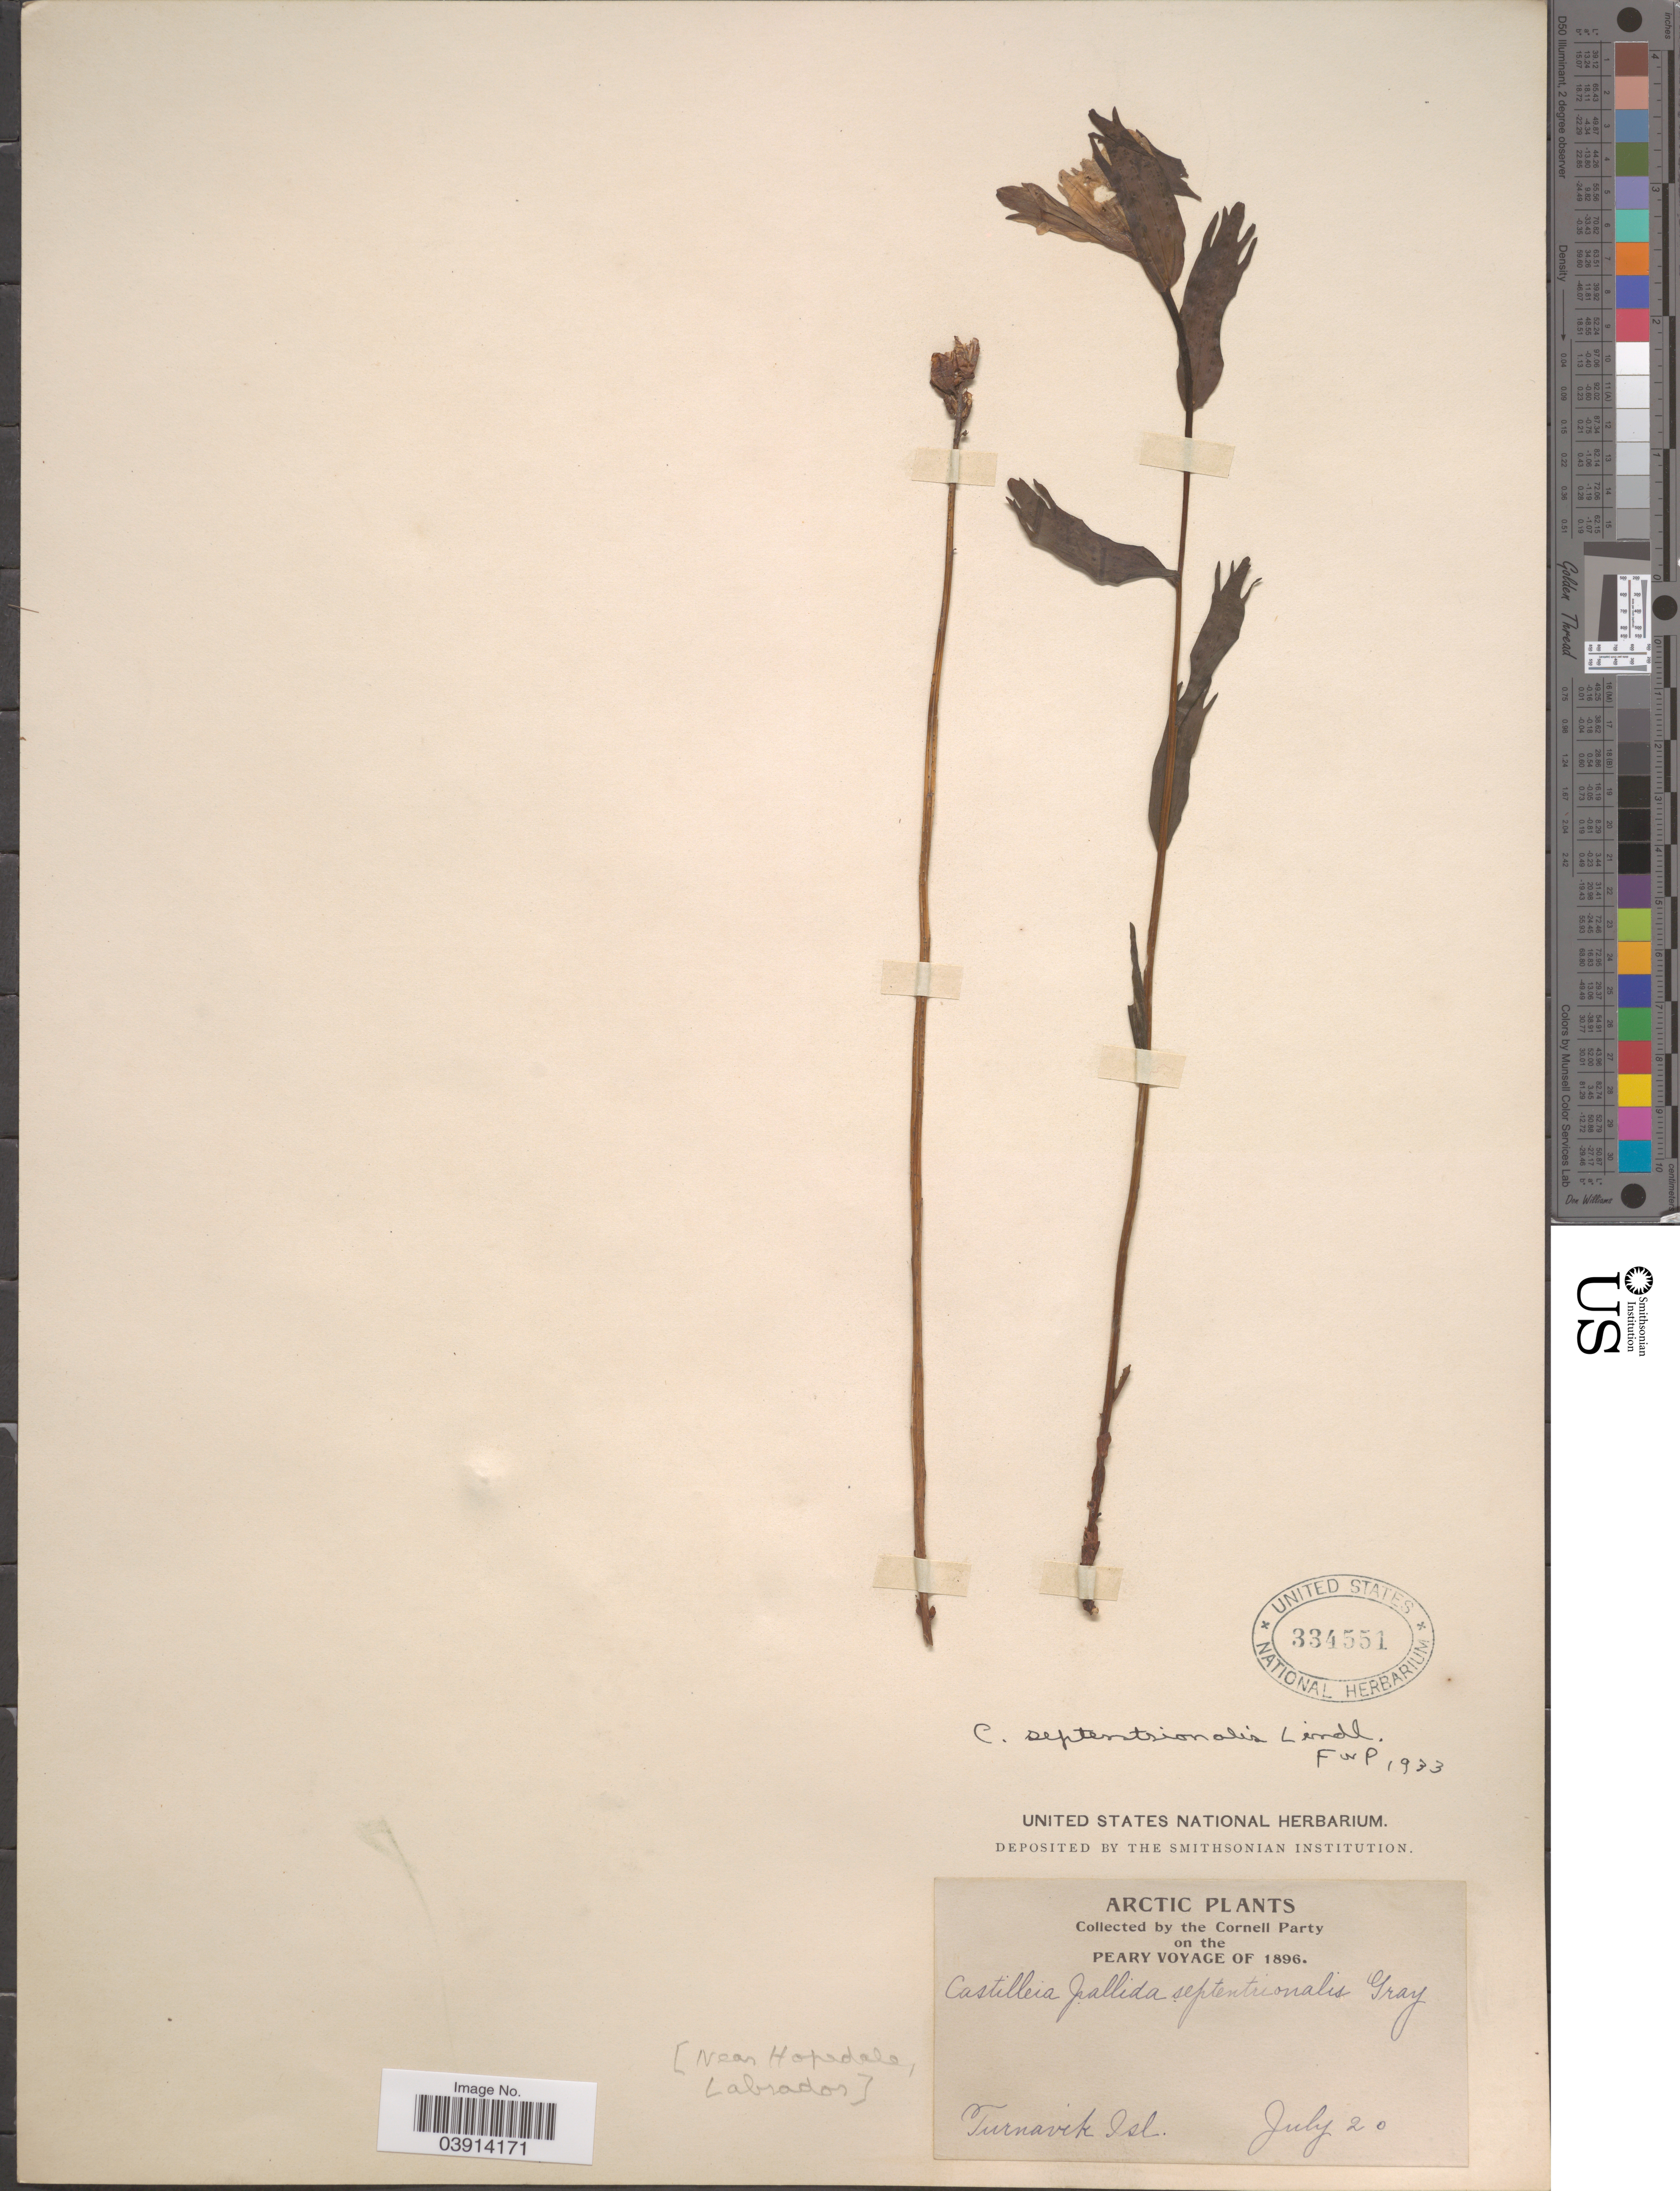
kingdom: Plantae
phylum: Tracheophyta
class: Magnoliopsida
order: Lamiales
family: Orobanchaceae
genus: Castilleja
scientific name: Castilleja septentrionalis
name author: Lindl.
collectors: Cornell Party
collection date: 1896-07-20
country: Canada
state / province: Newfoundland and Labrador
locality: Arctic. Turnavik Isl. Near Hopedale, Labrador.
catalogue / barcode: US 334551